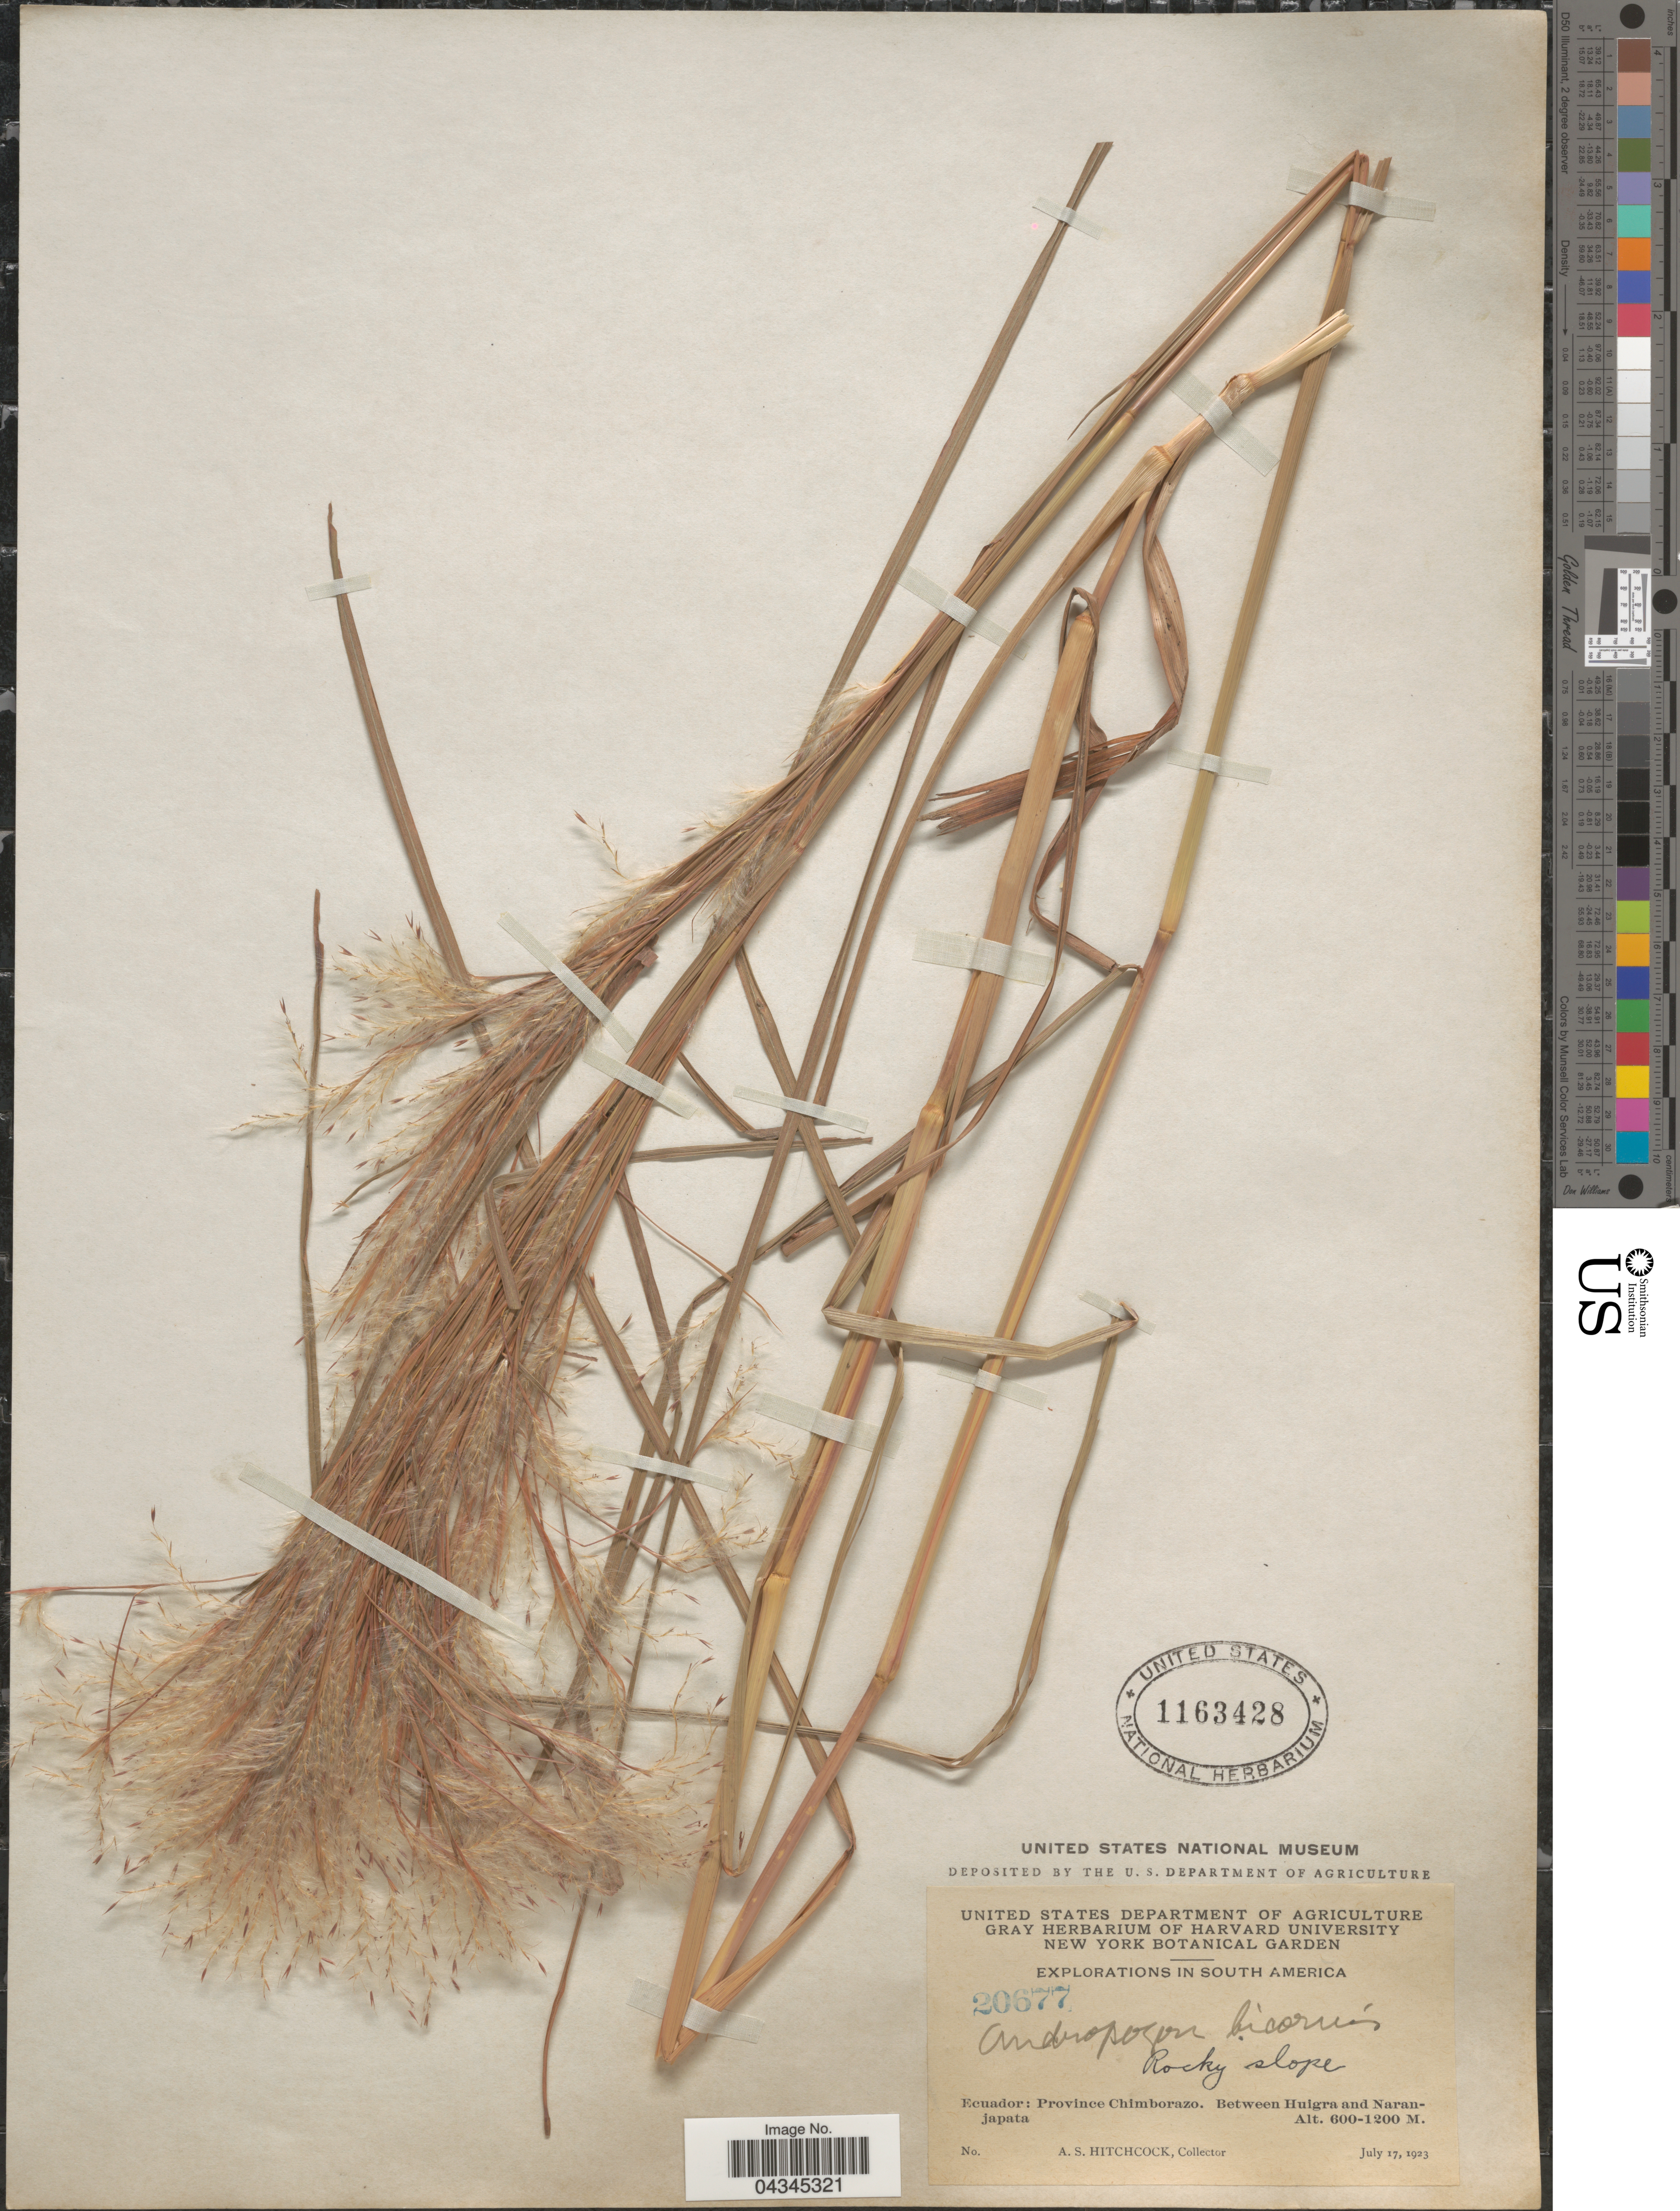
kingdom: Plantae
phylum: Tracheophyta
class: Liliopsida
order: Poales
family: Poaceae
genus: Andropogon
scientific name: Andropogon bicornis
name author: L.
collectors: A. S. Hitchcock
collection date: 1923-07-17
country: Ecuador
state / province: Chimborazo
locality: Explorations In South America. Province Chimborazo. Between Huigra and Naranjapata.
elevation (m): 600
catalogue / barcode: US 1163428